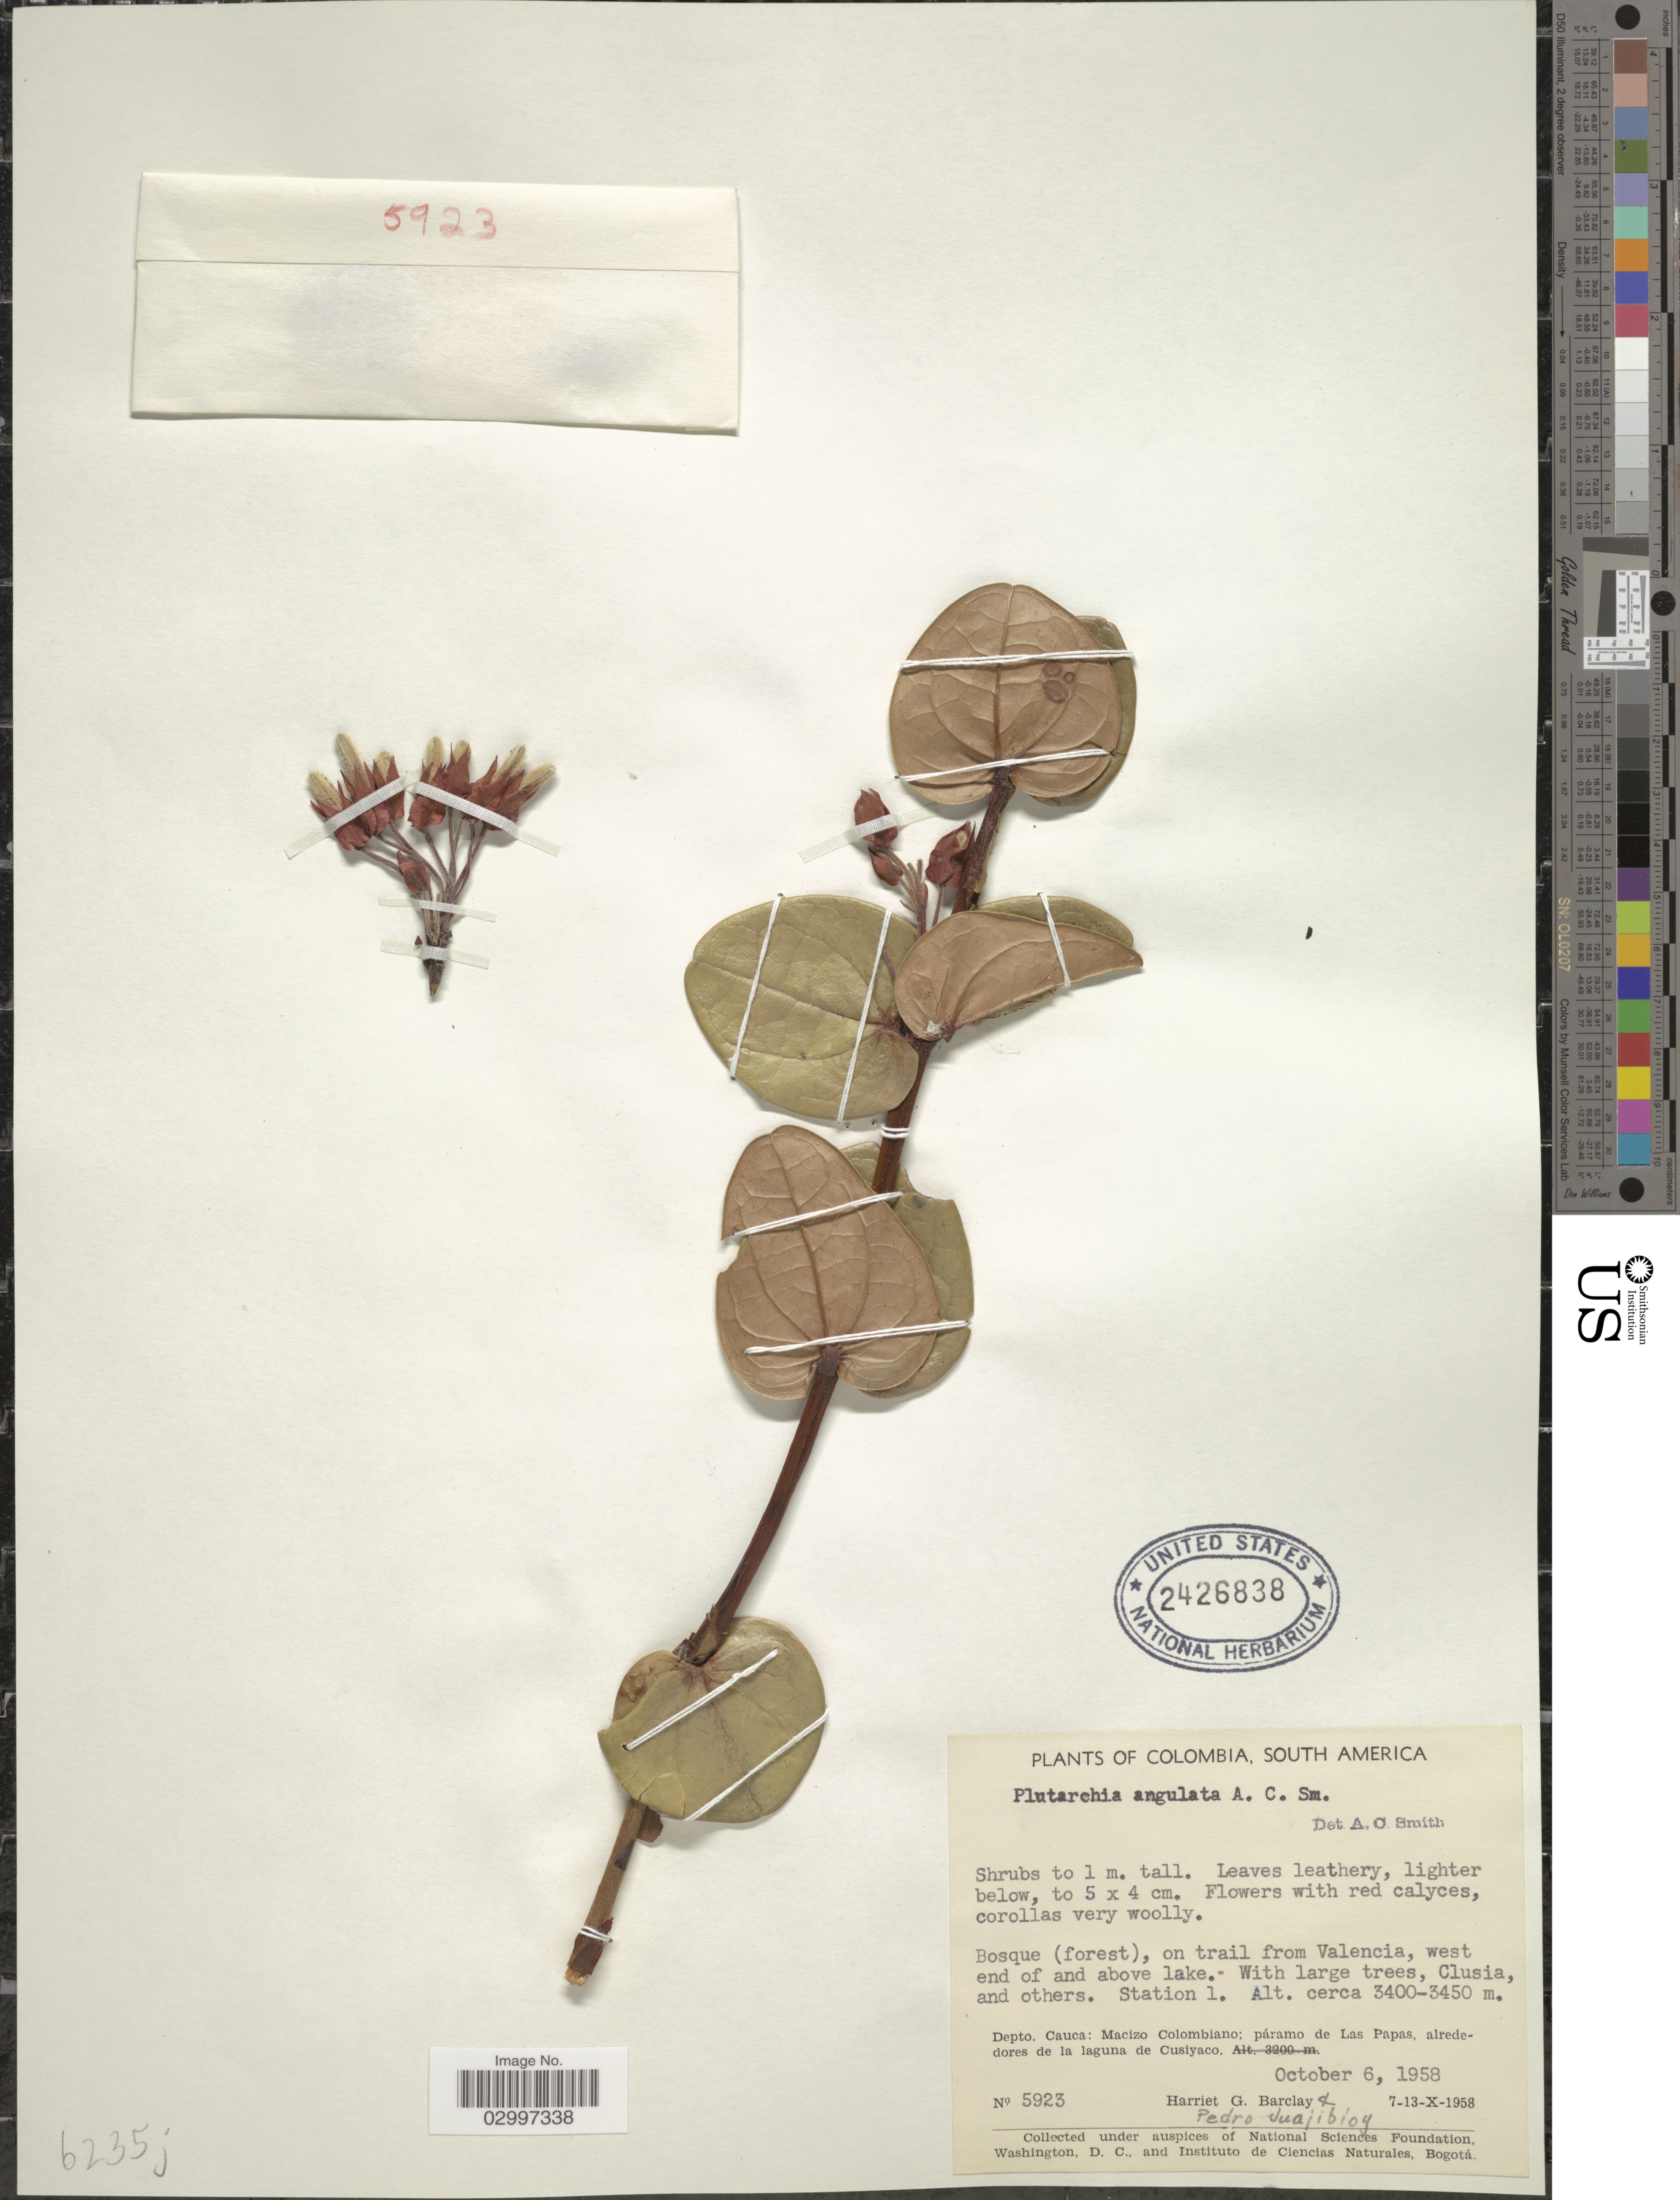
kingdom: Plantae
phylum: Tracheophyta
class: Magnoliopsida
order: Ericales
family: Ericaceae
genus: Plutarchia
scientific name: Plutarchia angulata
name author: A.C. Sm.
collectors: H. G. Barclay & P. Juajibioy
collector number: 5923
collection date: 1958-10-07/1958-10-13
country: Colombia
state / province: Cauca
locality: Station 1, Depto. Cauca: Macizo Colombiano; páramo de Las Papas, alrededores de la laguna de Cusiyaco.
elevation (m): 3400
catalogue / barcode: US 2426838